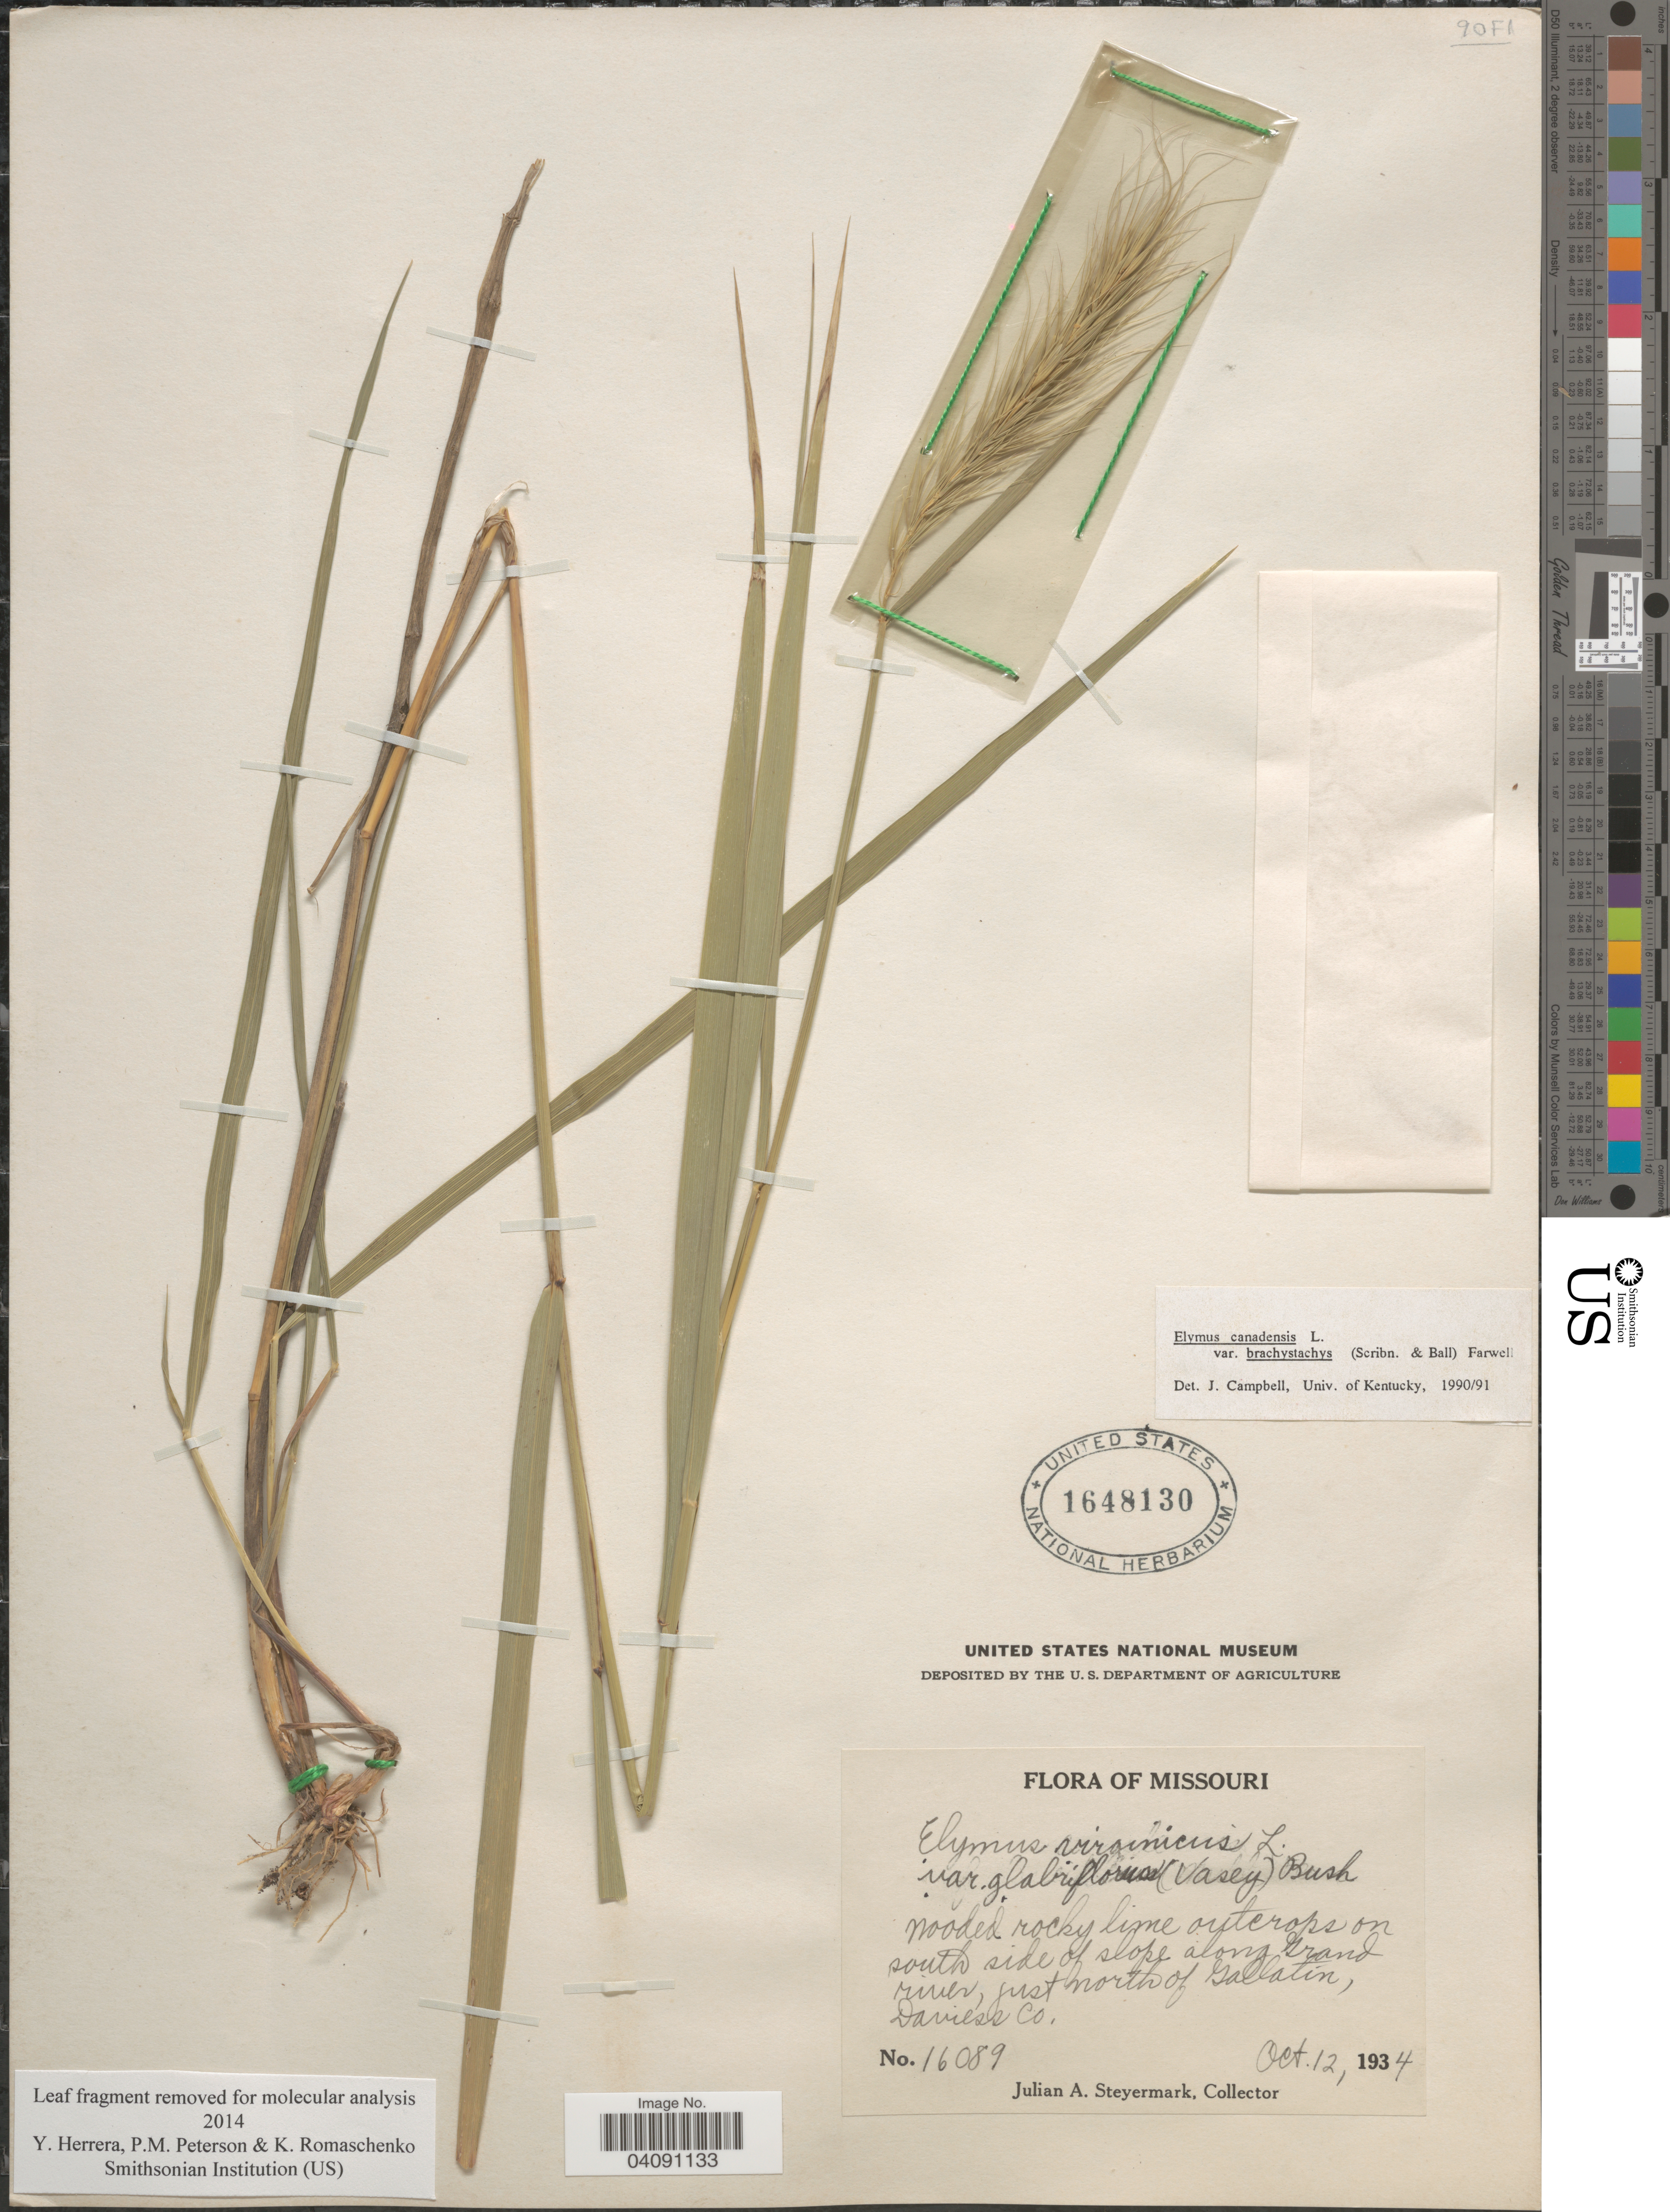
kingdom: Plantae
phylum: Tracheophyta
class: Liliopsida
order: Poales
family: Poaceae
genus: Elymus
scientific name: Elymus canadensis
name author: L.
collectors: J. Steyermark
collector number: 16089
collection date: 1934-10-12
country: United States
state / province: Missouri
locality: On south side of slope along Grand river, just north of Gallatin, Daviess Co.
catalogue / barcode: US 1648130